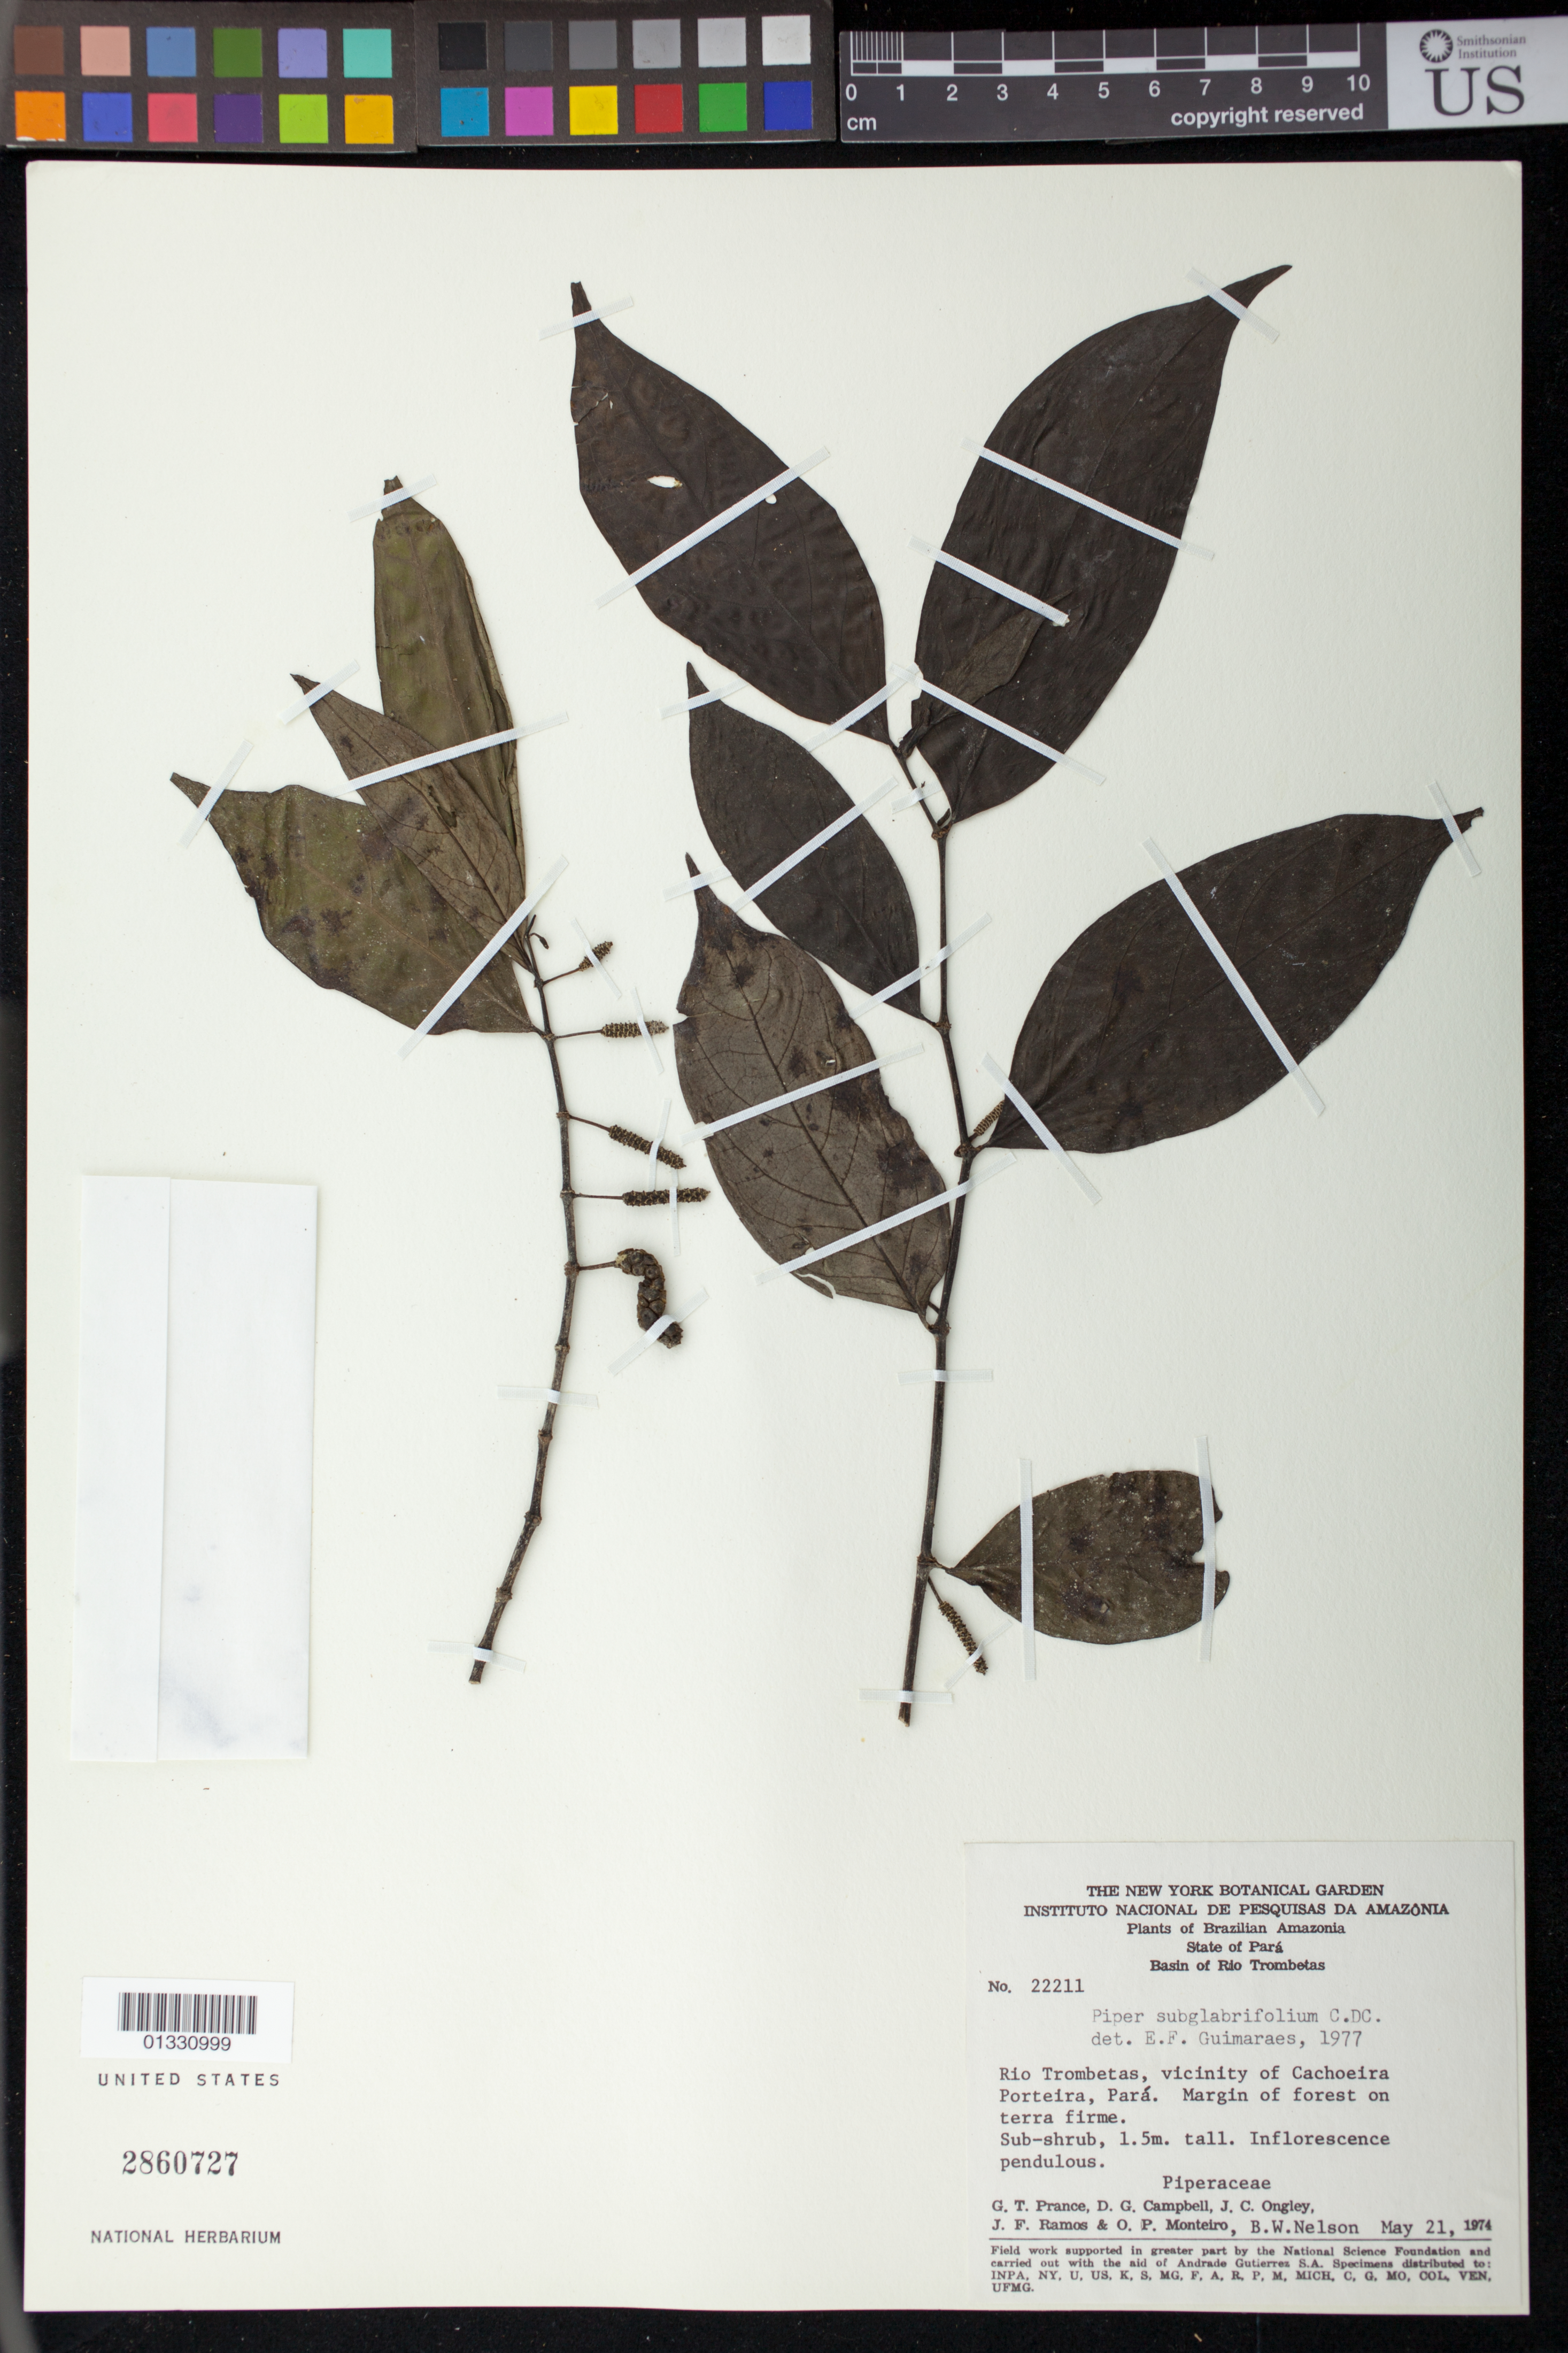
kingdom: Plantae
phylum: Tracheophyta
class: Magnoliopsida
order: Piperales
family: Piperaceae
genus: Piper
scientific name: Piper subglabrifolium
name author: C. DC.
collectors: G. T. Prance, D. G. Campbell, J. C. Ongley, J. F. Ramos & B. W. Nelson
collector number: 22211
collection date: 1974-05-21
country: Brazil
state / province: Pará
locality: Rio Trombetas, vicinity of Cachoeira Porteira.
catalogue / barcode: US 2860727